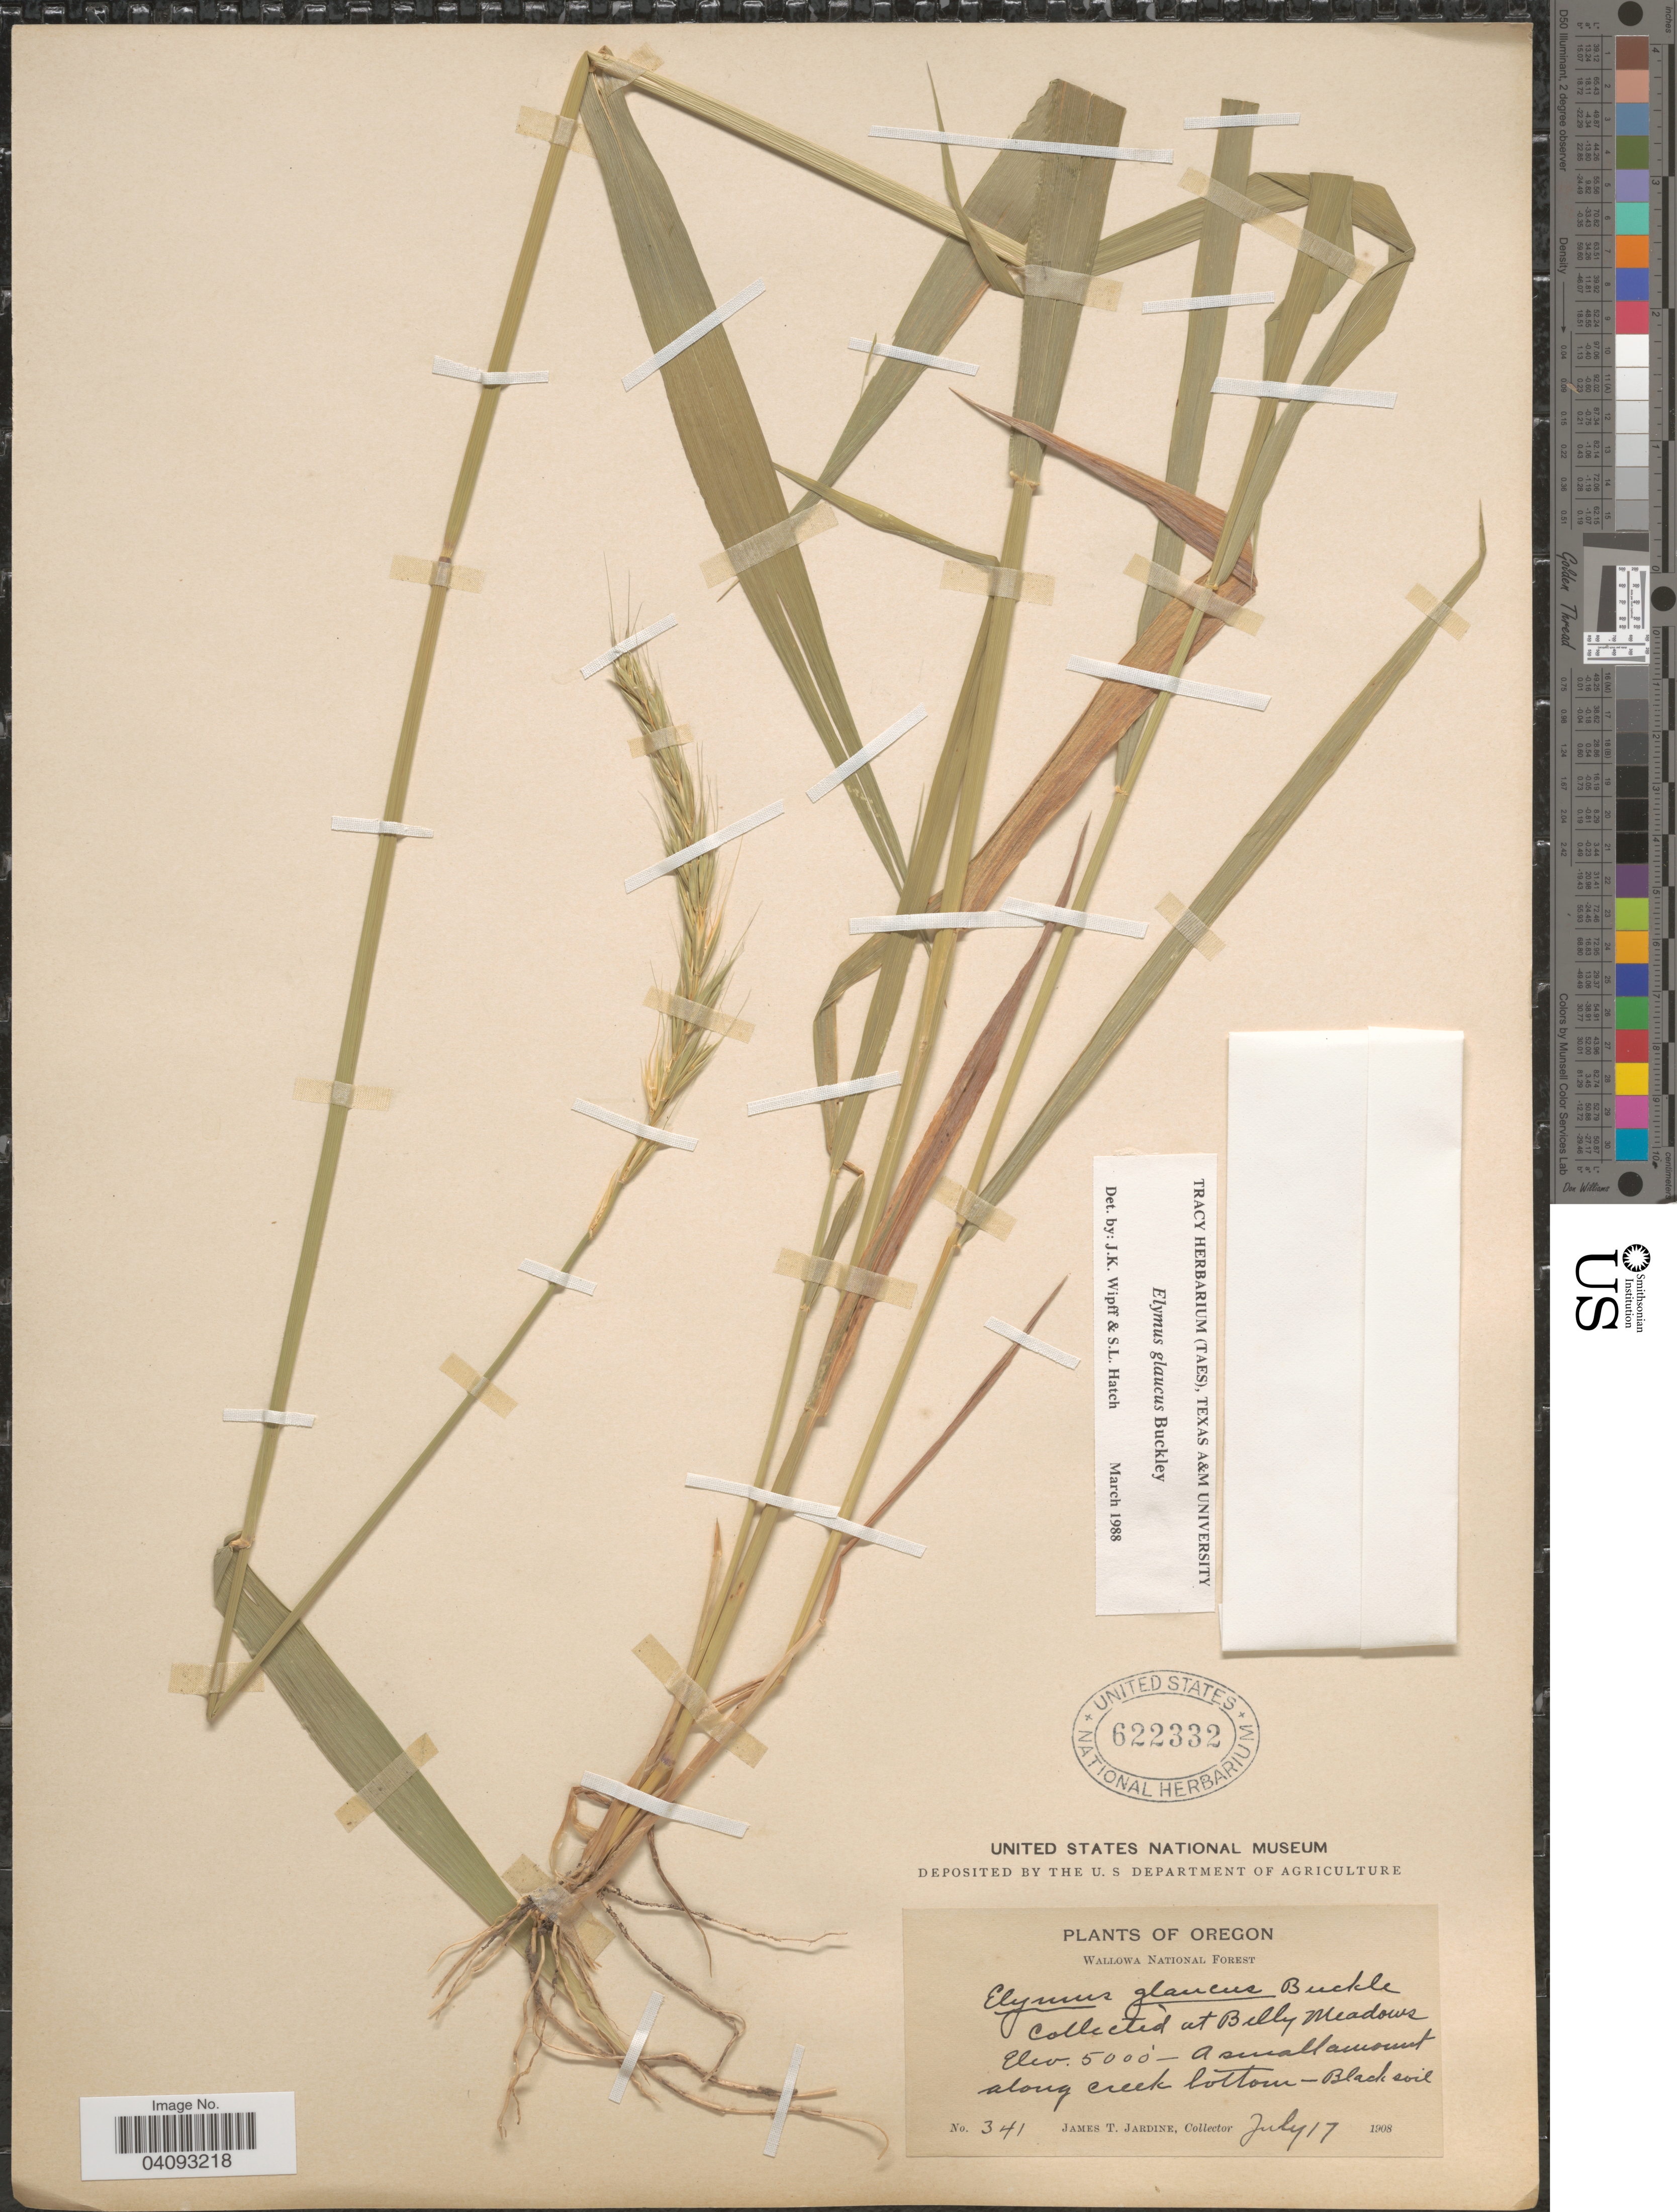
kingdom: Plantae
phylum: Tracheophyta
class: Liliopsida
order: Poales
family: Poaceae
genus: Elymus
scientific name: Elymus glaucus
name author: Buckley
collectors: J. T. Jardine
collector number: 341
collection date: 1908-07-17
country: United States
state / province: Oregon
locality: Wallowa National Forest. At Belly Meadows. Along creek bottom - Black soil.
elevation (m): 1524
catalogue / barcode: US 622332